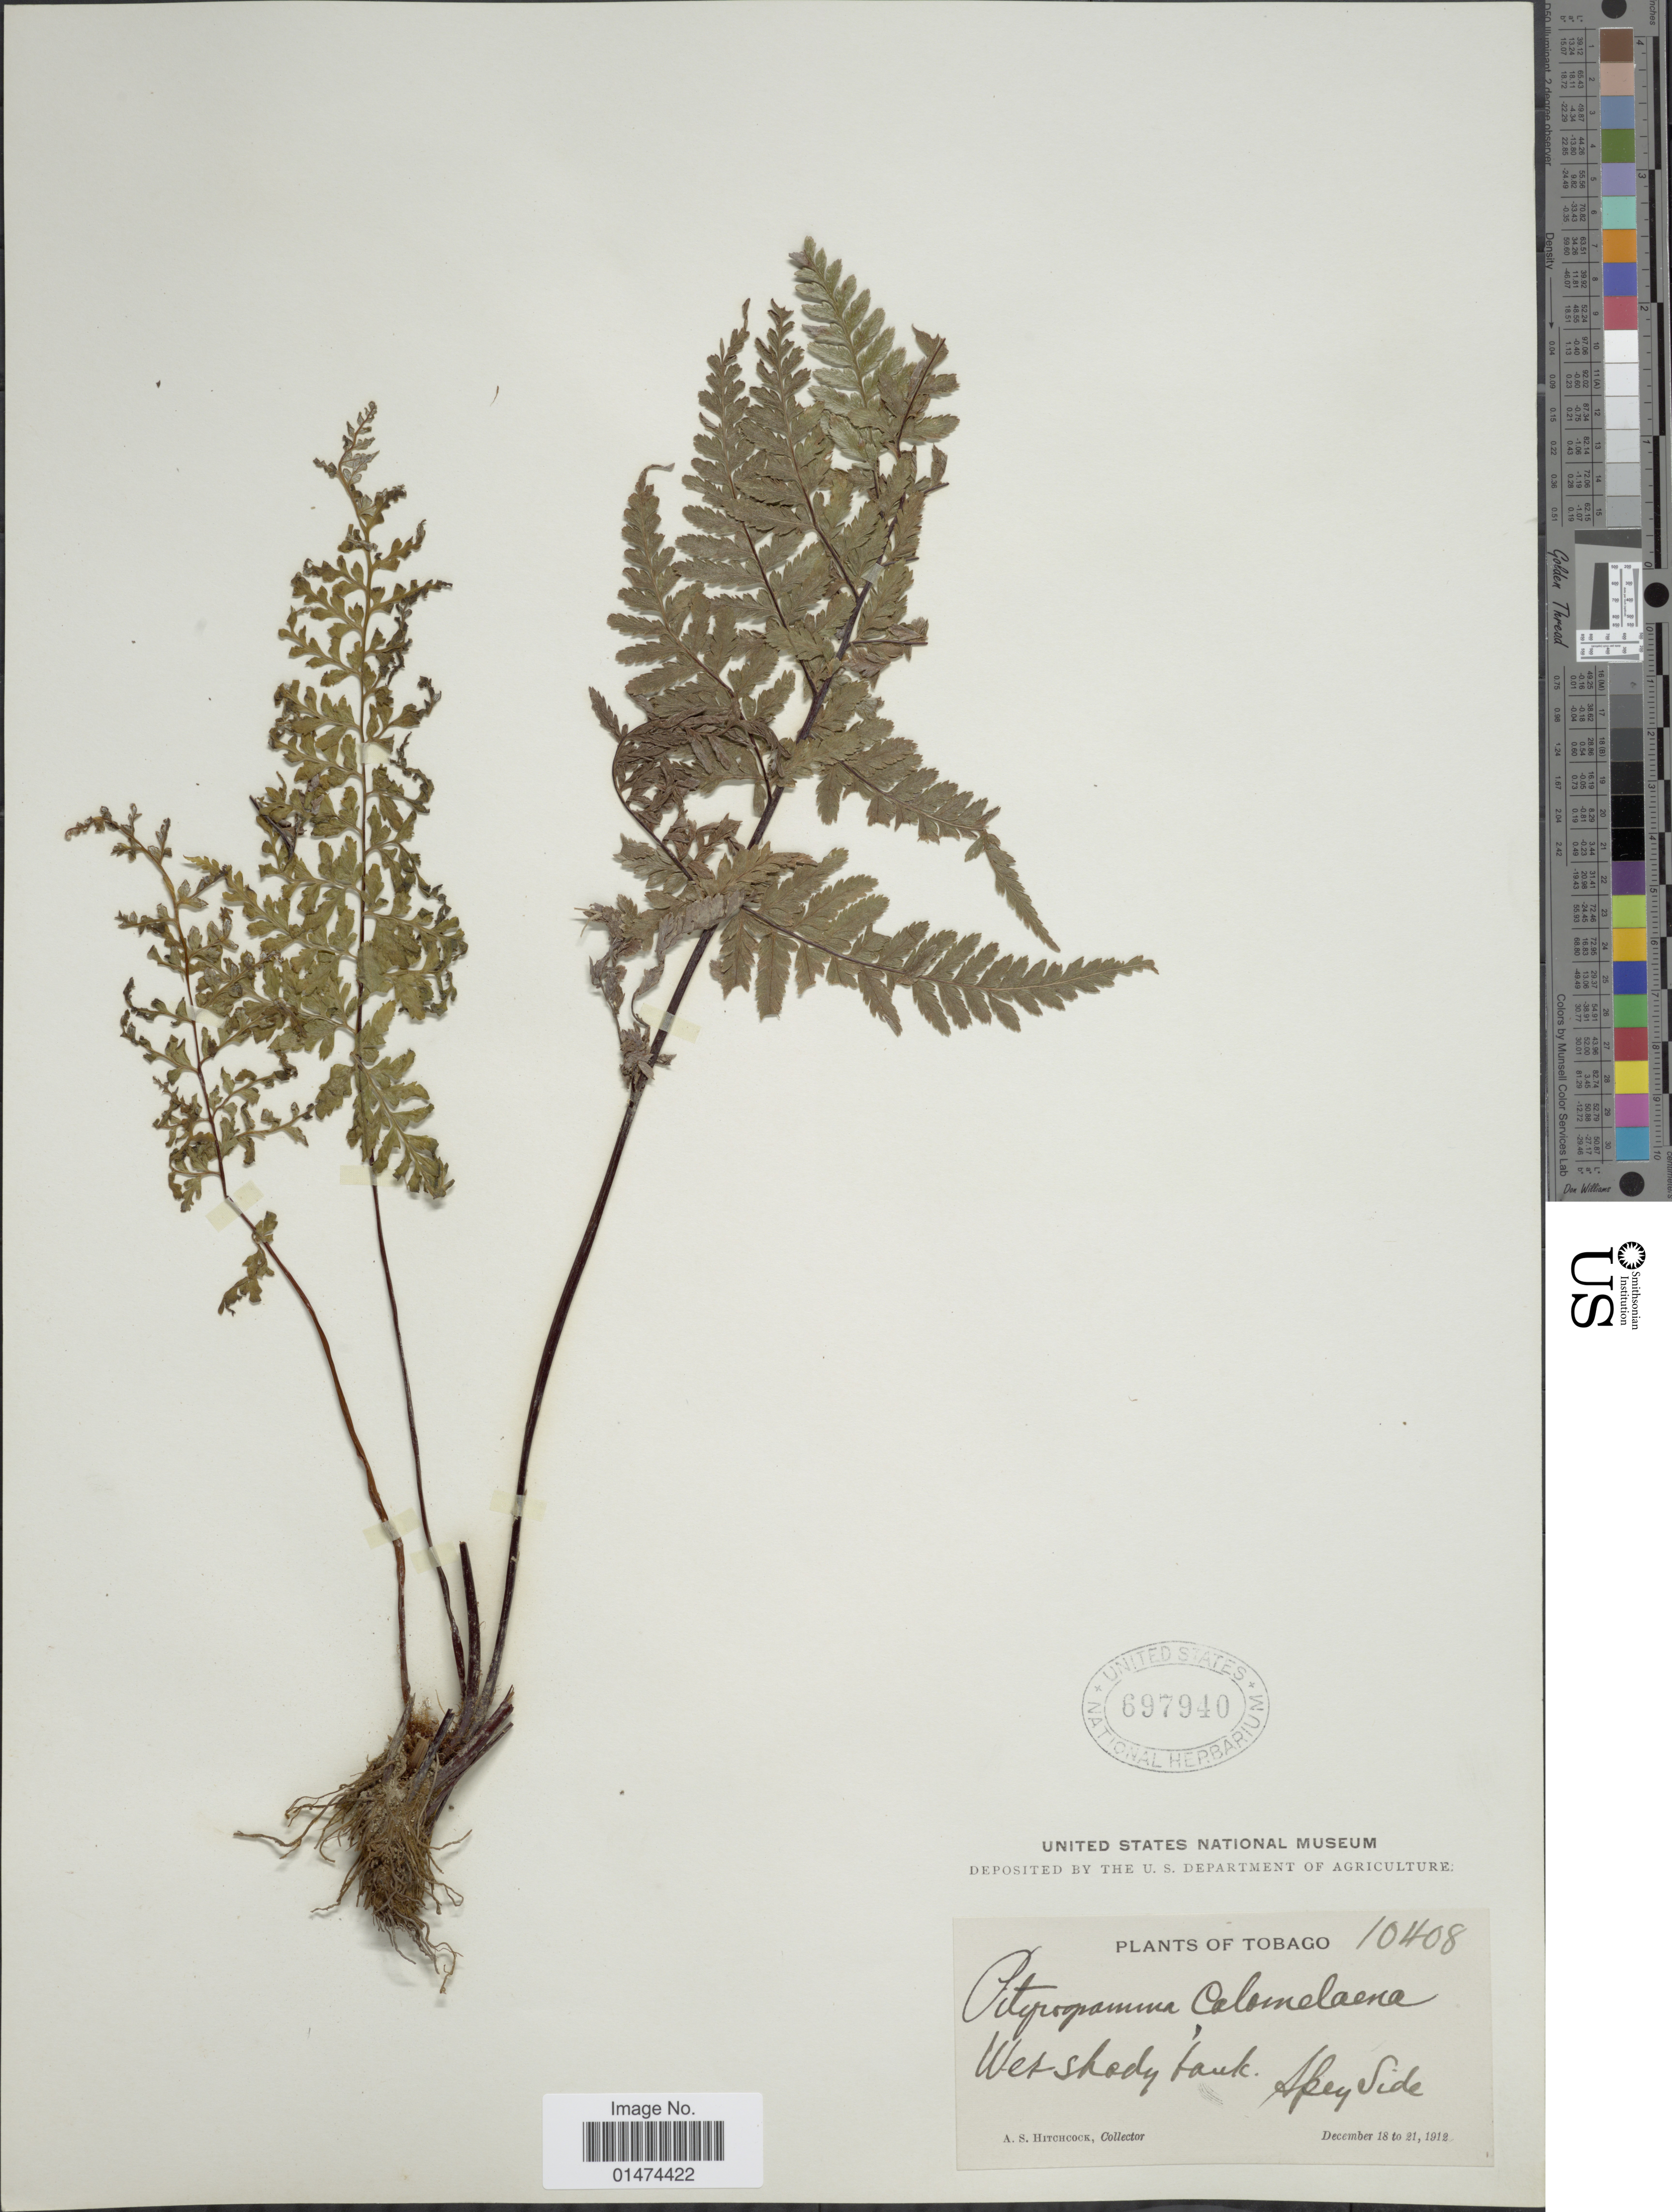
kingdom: Plantae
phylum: Tracheophyta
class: Polypodiopsida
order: Polypodiales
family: Pteridaceae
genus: Pityrogramma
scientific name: Pityrogramma calomelanos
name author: (L.) Link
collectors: A. S. Hitchcock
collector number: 10408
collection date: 1912-12-18/1912-12-21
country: Trinidad and Tobago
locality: Plants of Tobago, Wet shady bank, Spey Side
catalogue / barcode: US 697940